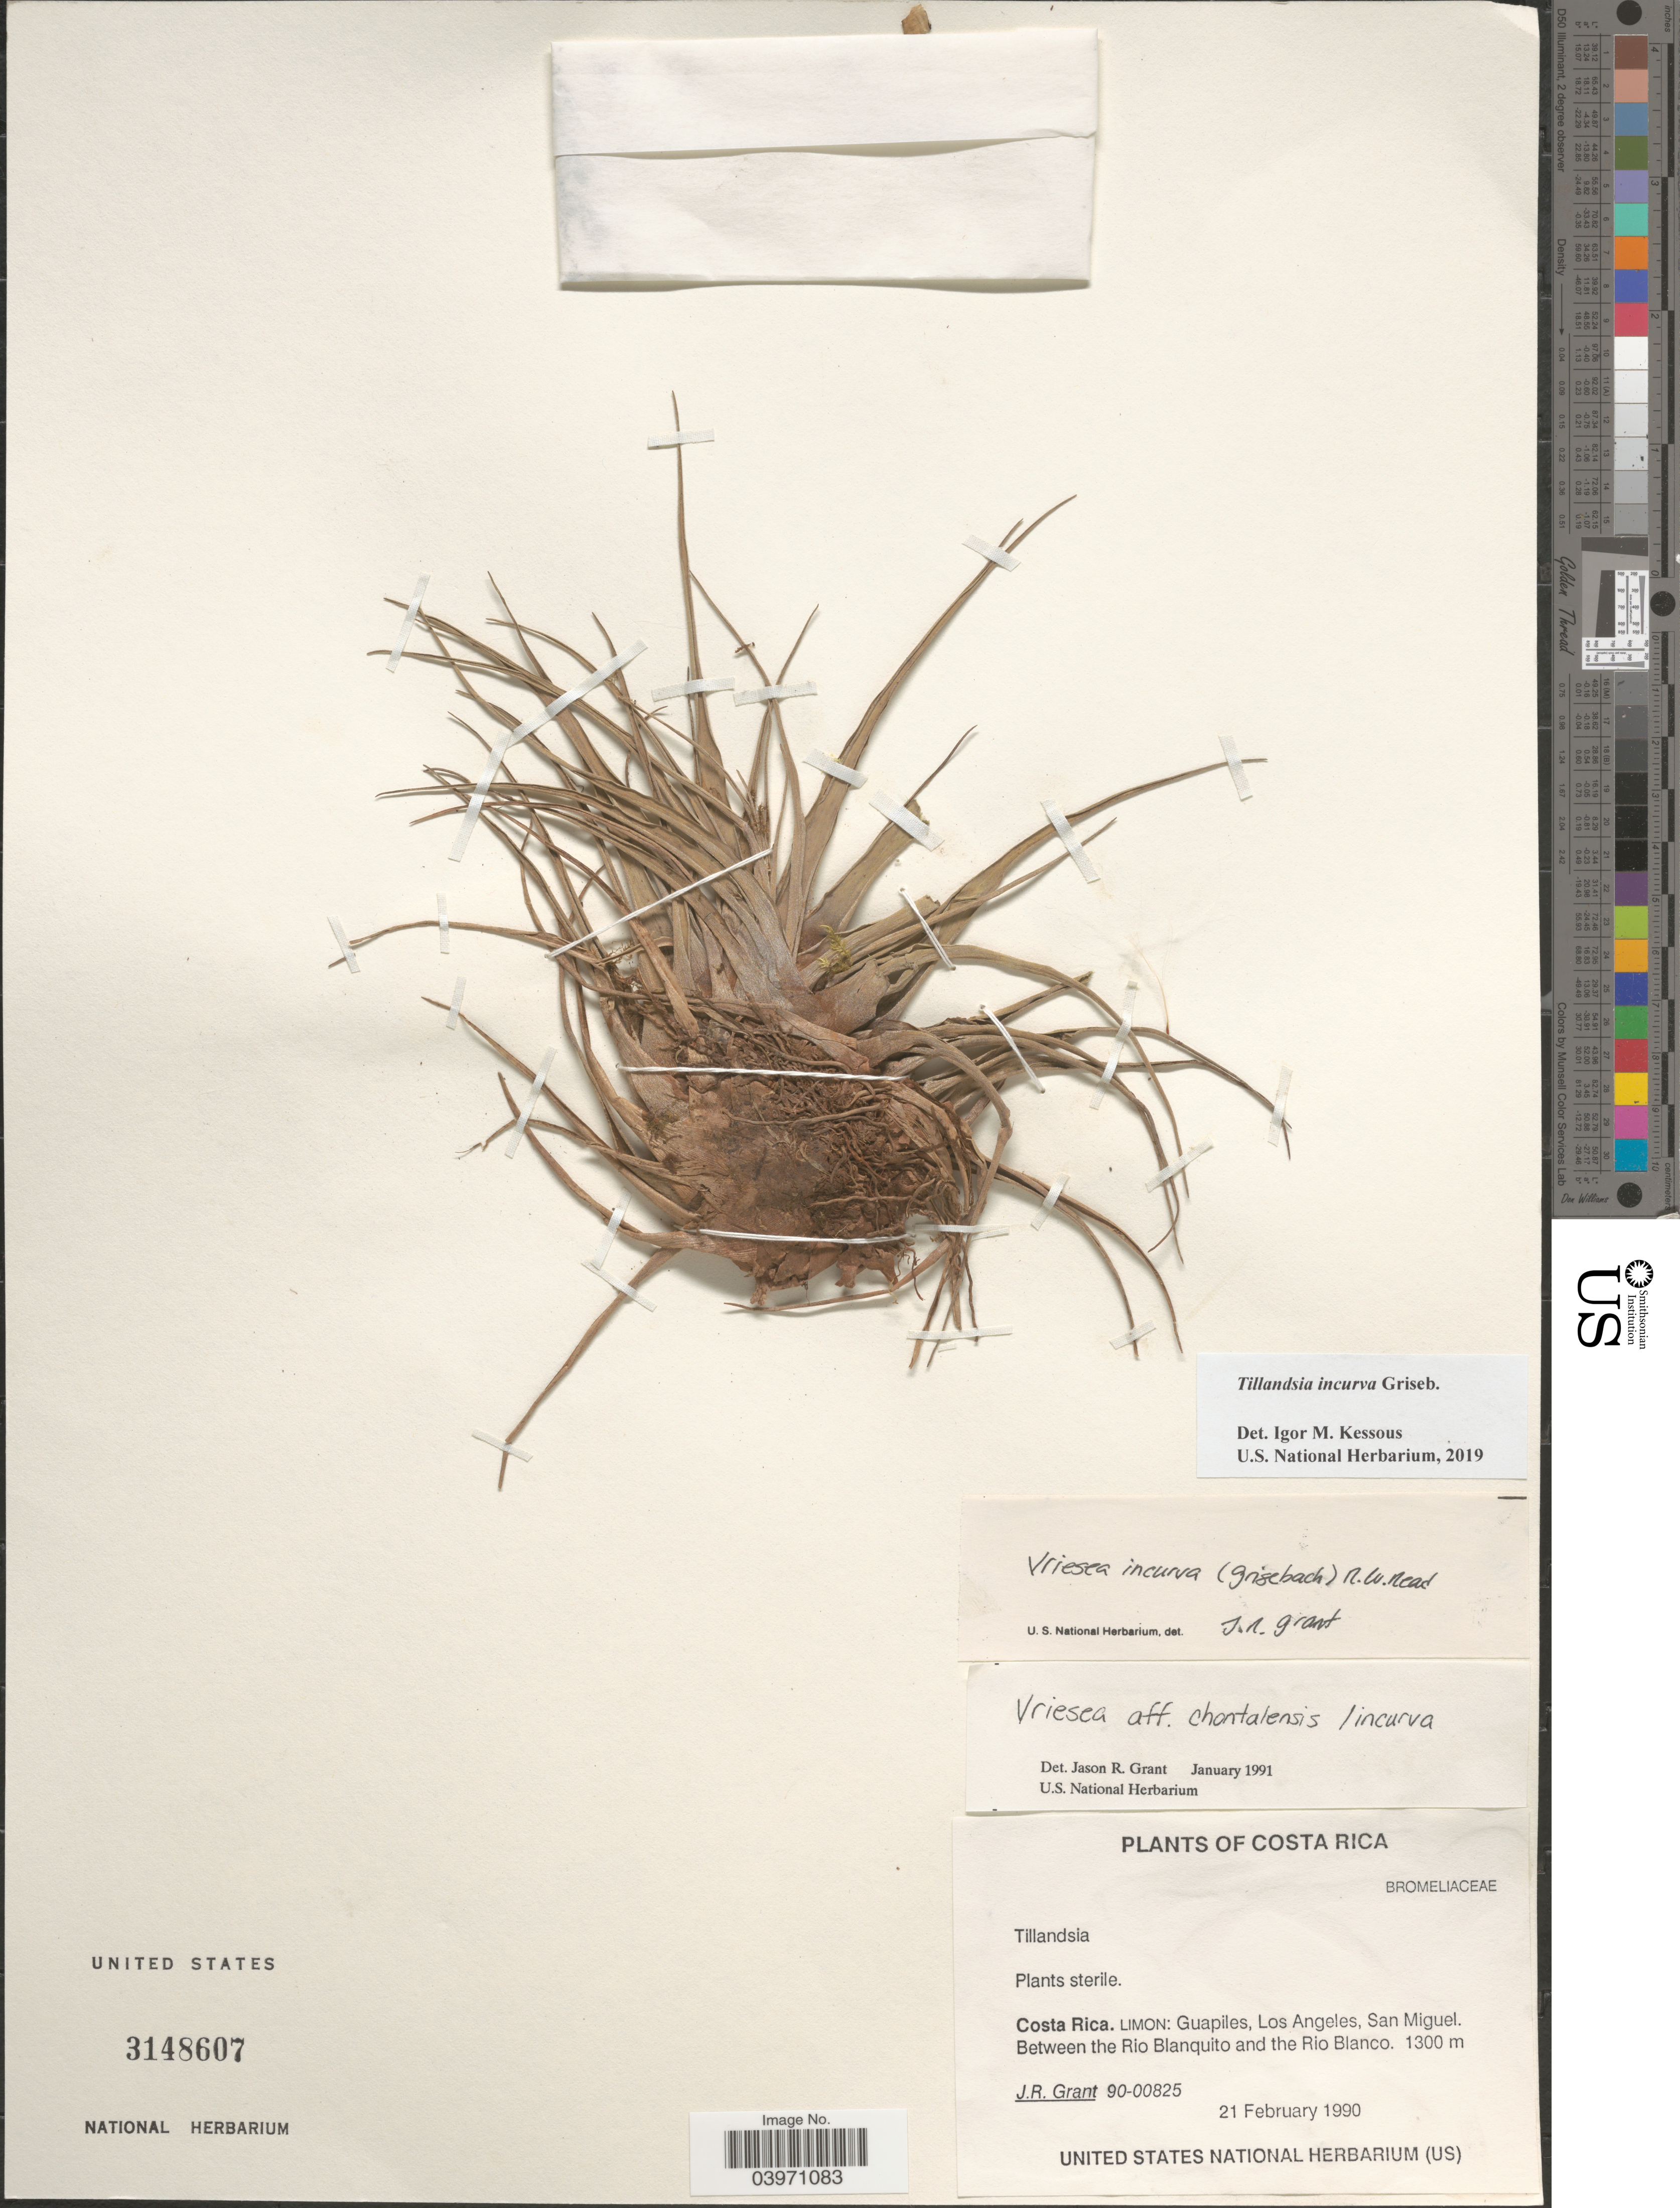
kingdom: Plantae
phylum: Tracheophyta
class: Liliopsida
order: Poales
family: Bromeliaceae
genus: Tillandsia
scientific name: Tillandsia incurva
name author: Griseb.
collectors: J. Grant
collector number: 90-00825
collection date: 1990-02-21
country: Costa Rica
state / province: Limón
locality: Guapiles, Los Angeles, San Miguel. Between the Rio Blanquito and the Rio Blanco.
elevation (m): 1300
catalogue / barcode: US 3148607